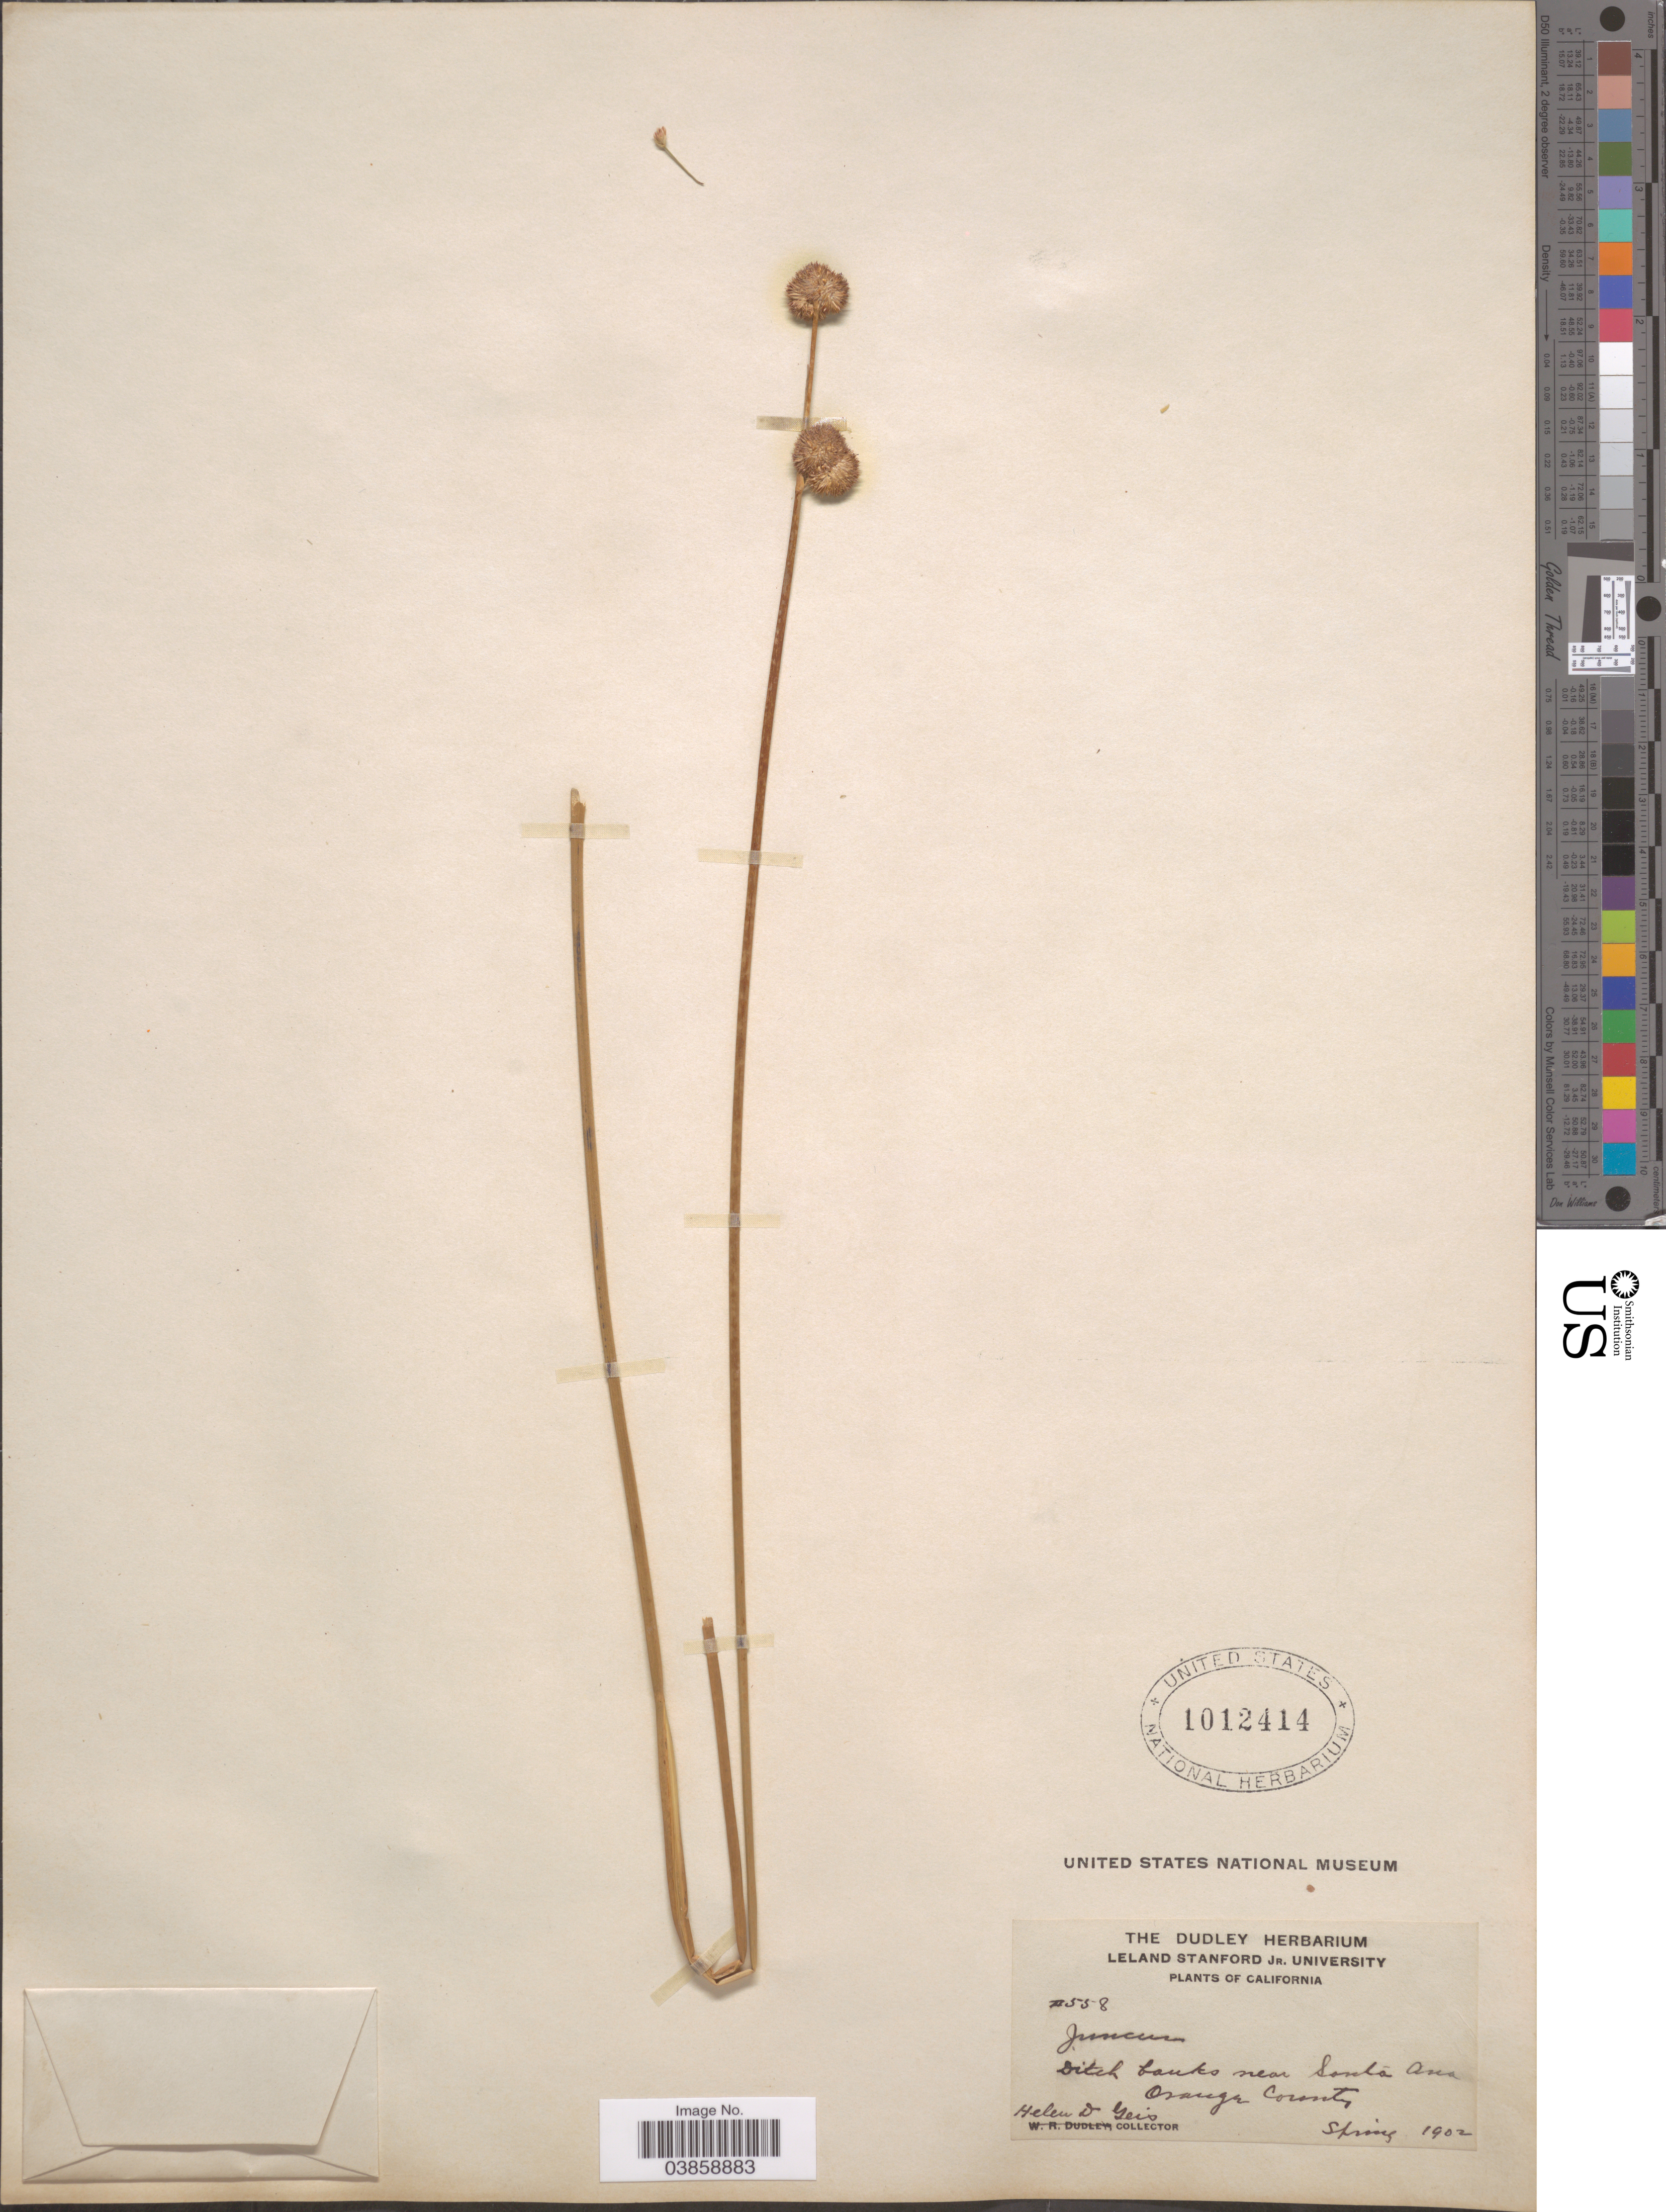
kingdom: Plantae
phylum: Tracheophyta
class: Liliopsida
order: Poales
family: Juncaceae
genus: Juncus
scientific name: Juncus sp.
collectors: H. Geis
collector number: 558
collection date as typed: Spring 1902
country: United States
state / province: California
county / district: Orange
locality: Near Santa Ana. Orange County.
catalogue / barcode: US 1012414